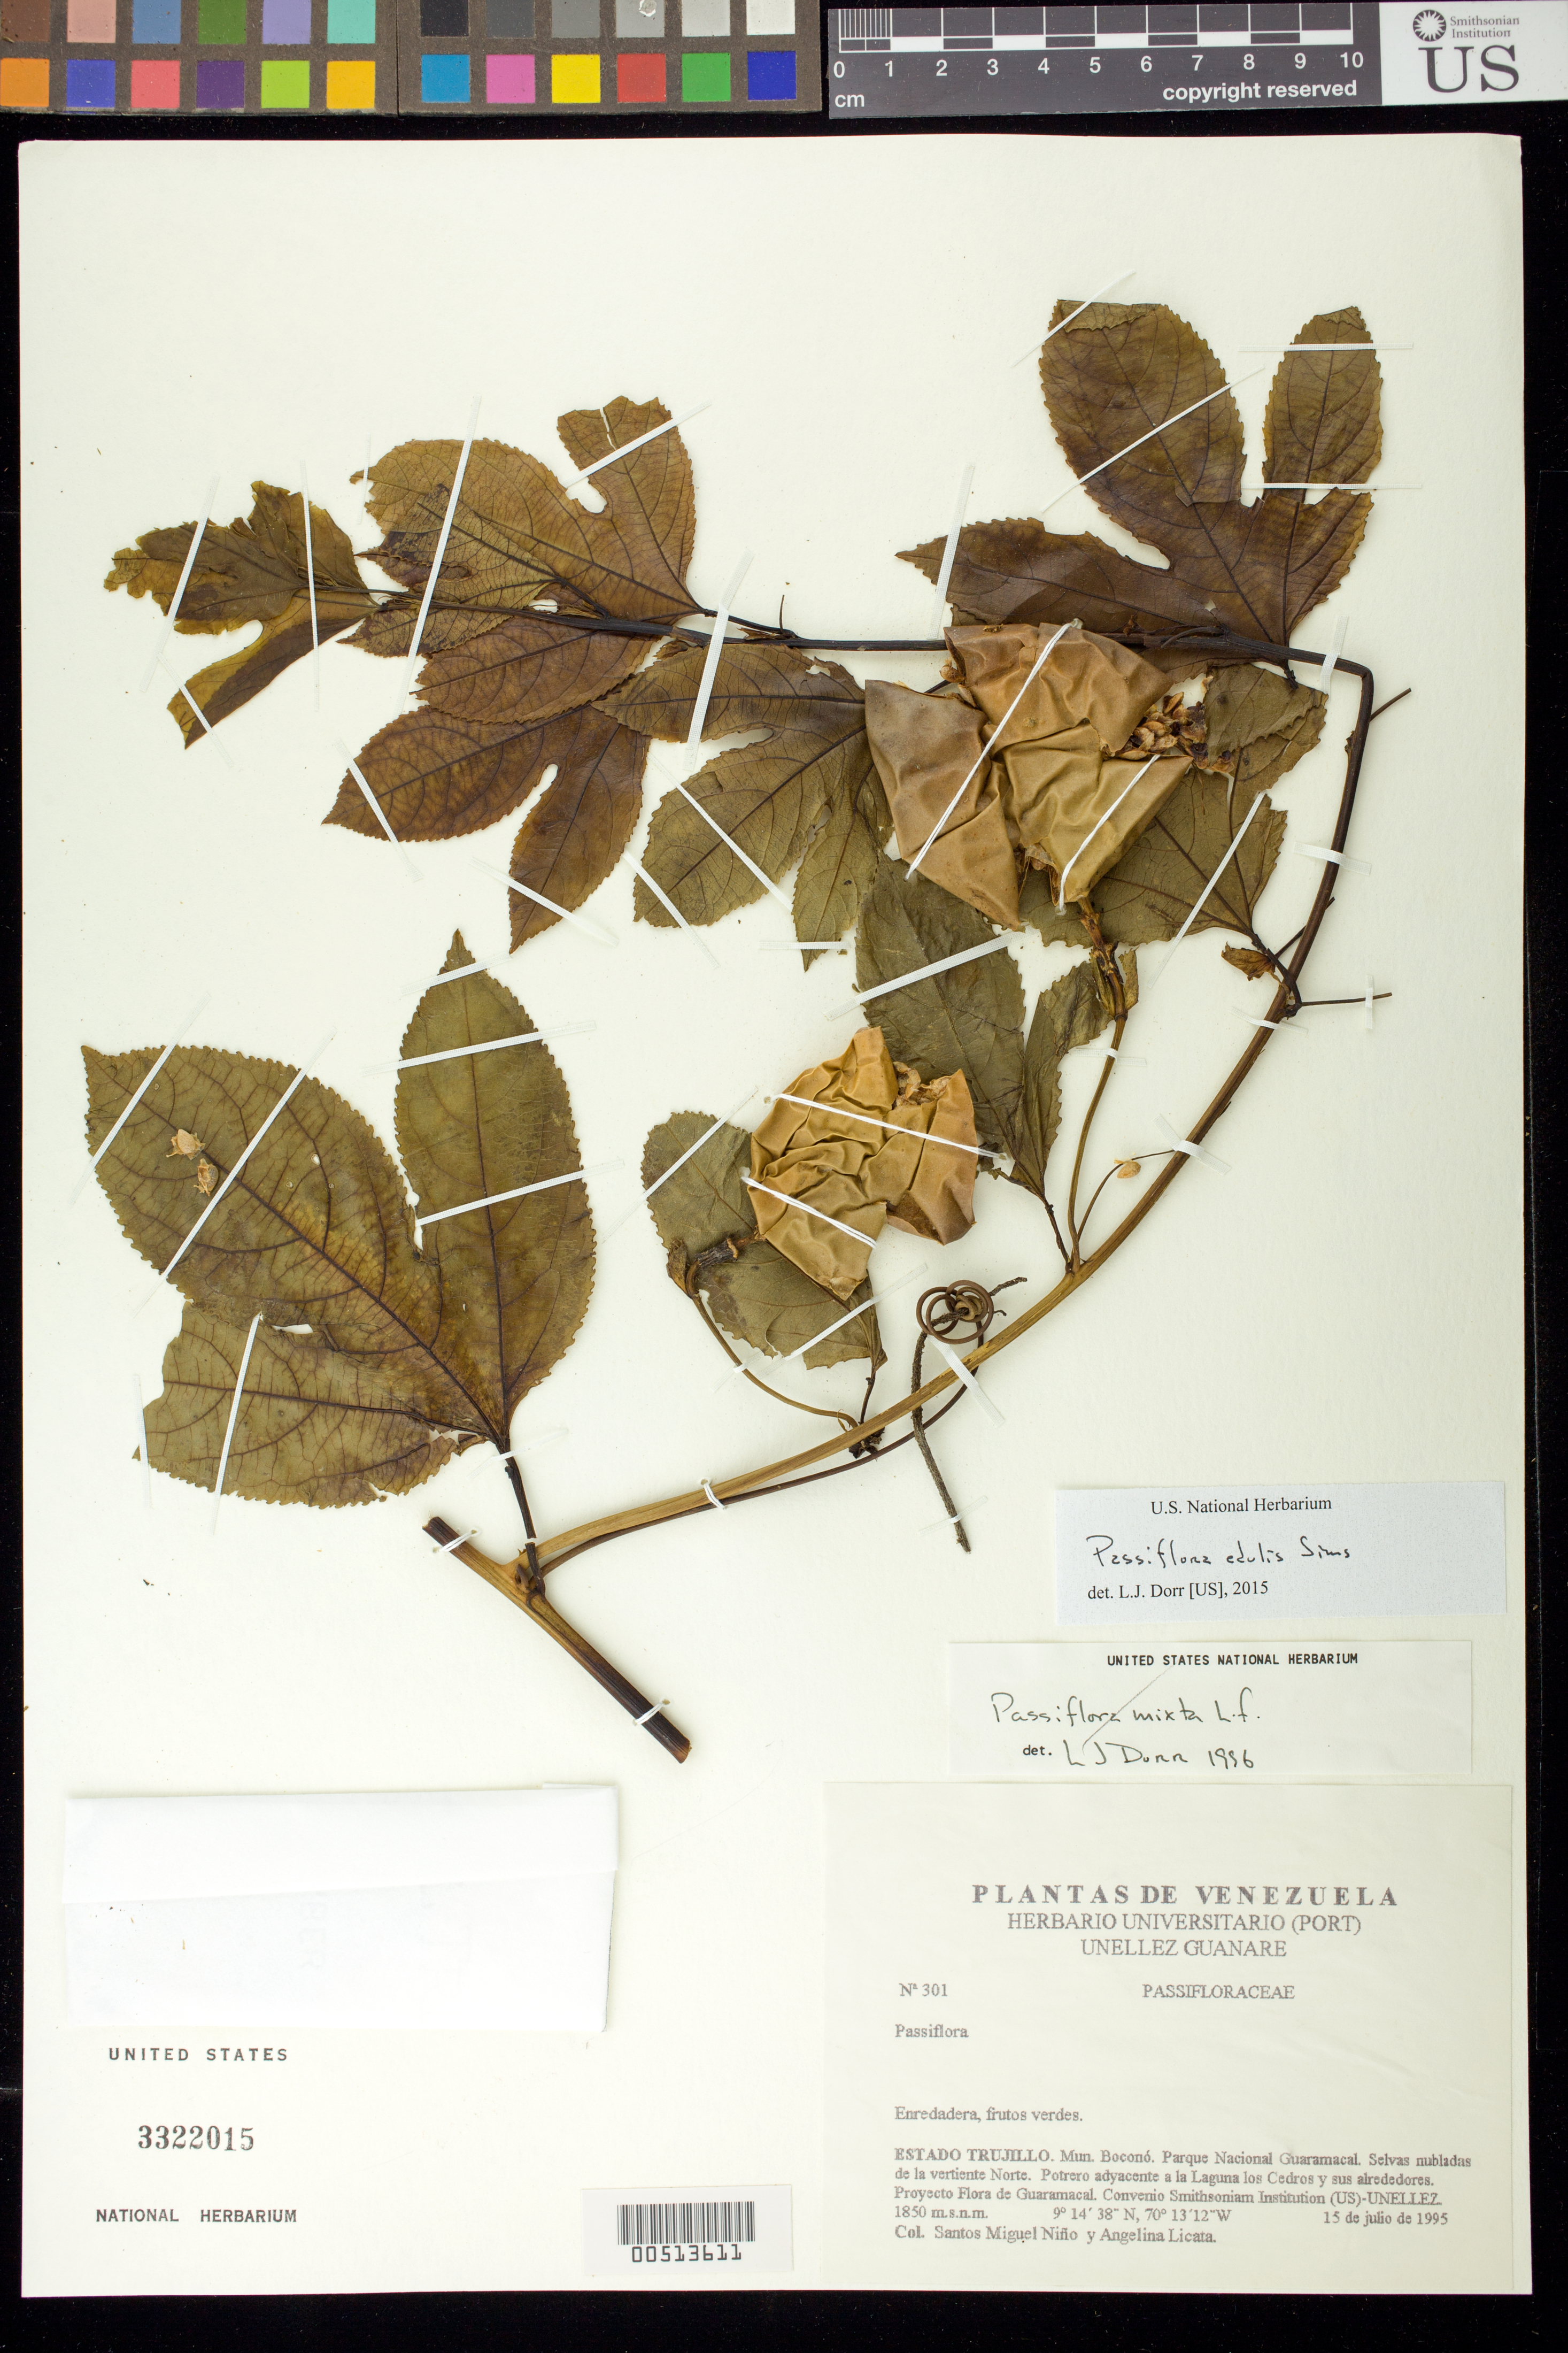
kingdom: Plantae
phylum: Tracheophyta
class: Magnoliopsida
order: Malpighiales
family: Passifloraceae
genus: Passiflora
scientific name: Passiflora edulis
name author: Sims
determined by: Dorr, L. J., (BOT), Smithsonian Institution - National Museum of Natural History (UNITED STATES)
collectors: S. M. Niño & A. Licata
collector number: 301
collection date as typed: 15 Jul 1995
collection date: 1995-07-15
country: Venezuela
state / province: Trujillo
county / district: Boconó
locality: Parque Nacional Guaramacal, potrero adyacente a la Laguna de Los Cedros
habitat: Selvas Nubladas.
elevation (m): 1850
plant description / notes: AAU, PORT, US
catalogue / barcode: US 3322015